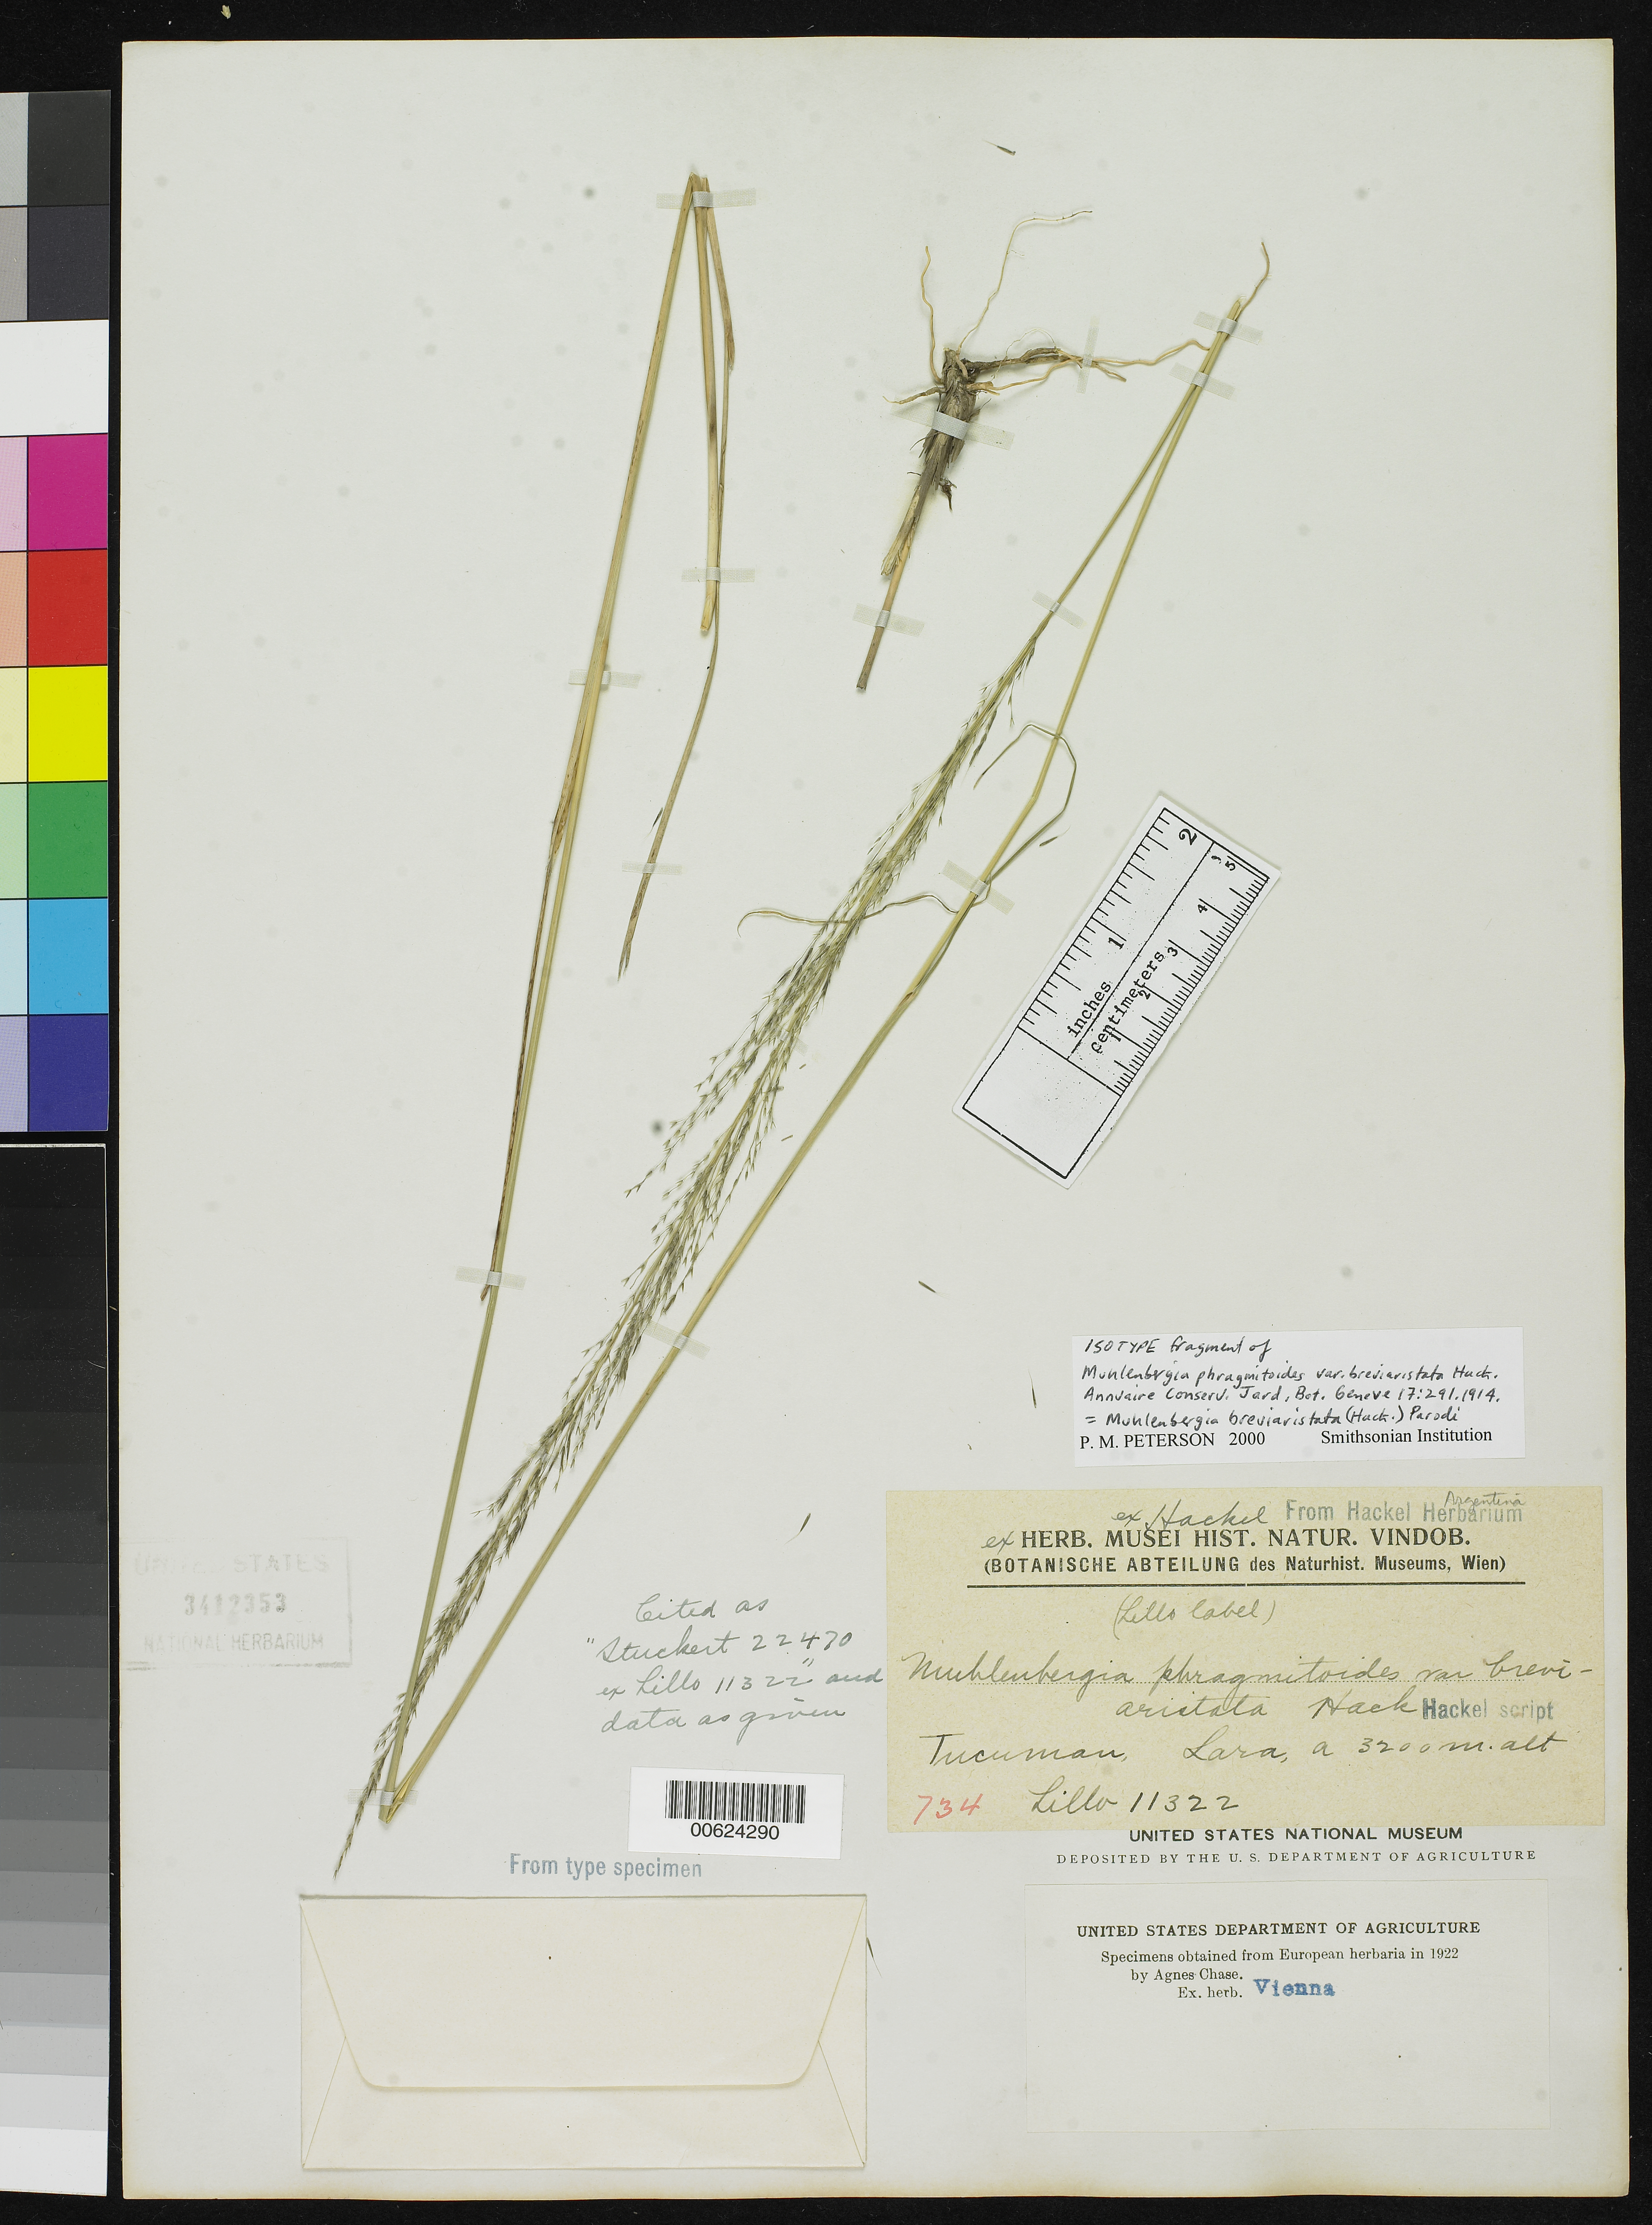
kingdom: Plantae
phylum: Tracheophyta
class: Liliopsida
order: Poales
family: Poaceae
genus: Muhlenbergia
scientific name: Muhlenbergia phragmitoides var. breviaristata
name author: Hack.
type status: Type Fragment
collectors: M. Lillo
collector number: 11322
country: Argentina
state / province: Tucumán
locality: Lara.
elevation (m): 3200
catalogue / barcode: US 3412353